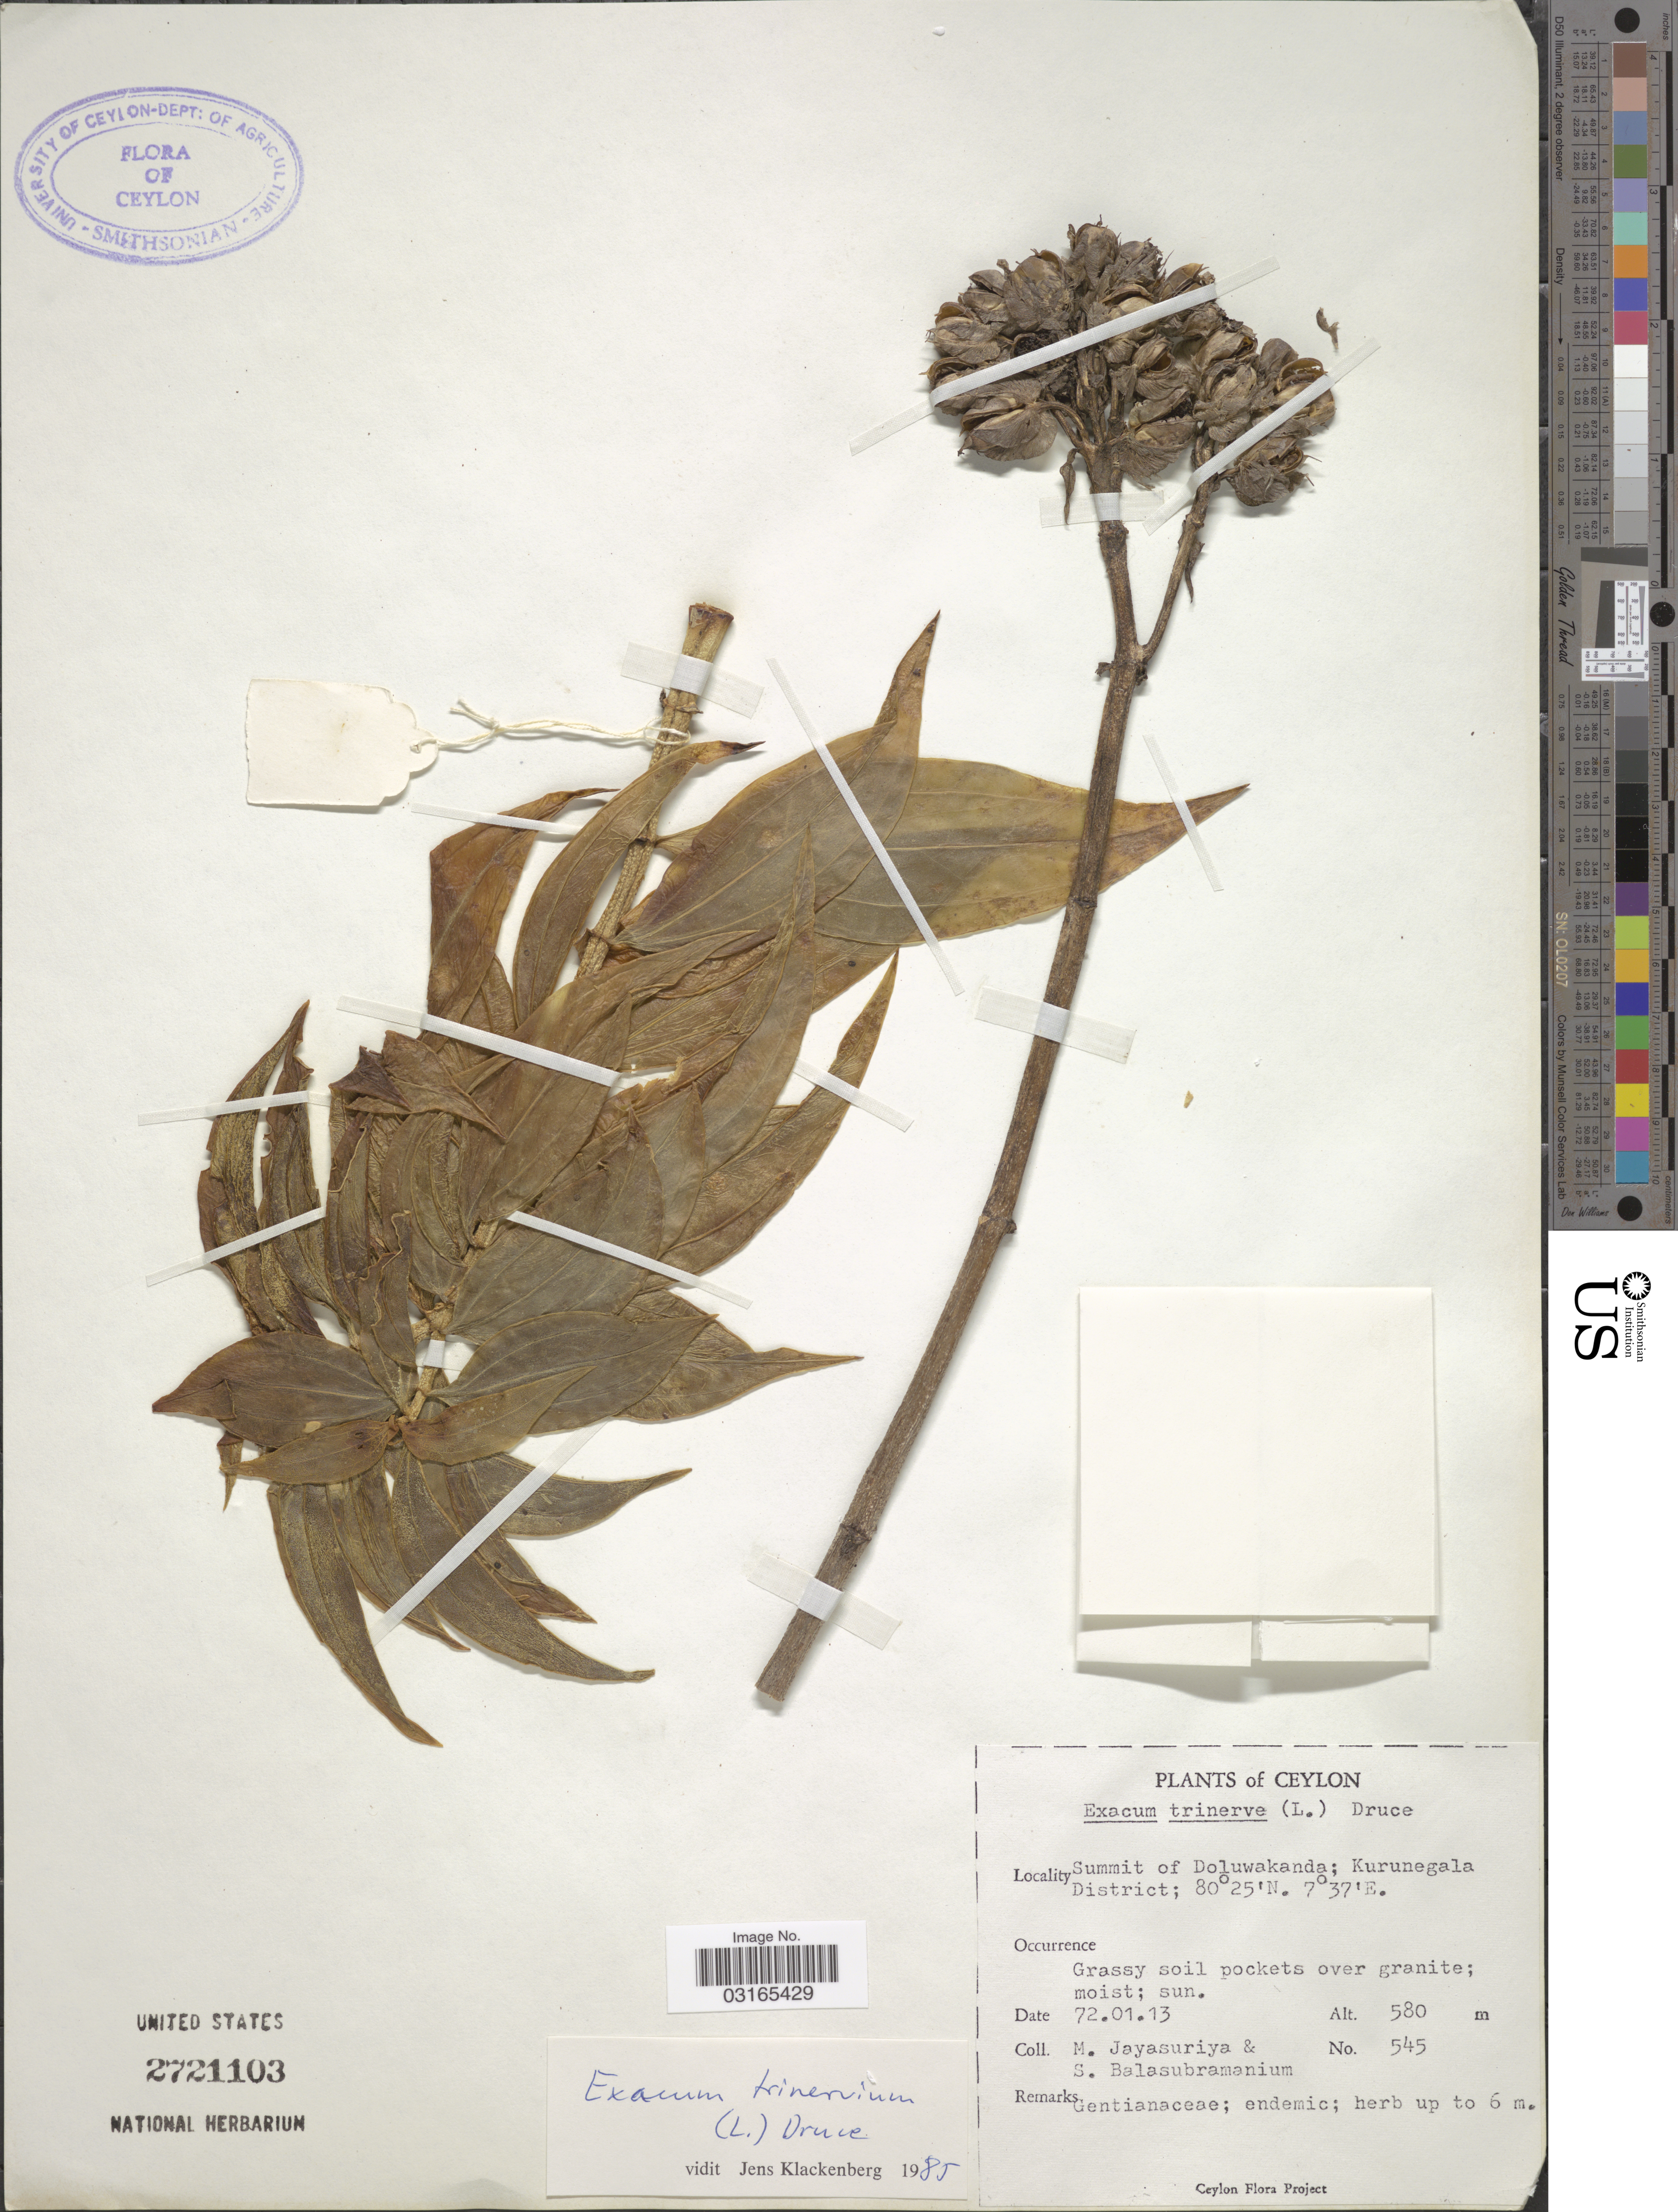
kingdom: Plantae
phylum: Tracheophyta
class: Magnoliopsida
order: Gentianales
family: Gentianaceae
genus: Exacum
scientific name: Exacum trinervium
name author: (L.) Druce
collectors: M. Jayasuriya & S. Balasubramanium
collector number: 545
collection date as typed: Transcribed d/m/y: 13/1/72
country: Sri Lanka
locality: Ceylon. Summit of Doluwakanda; Kurunegala District.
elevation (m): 580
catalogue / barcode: US 2721103